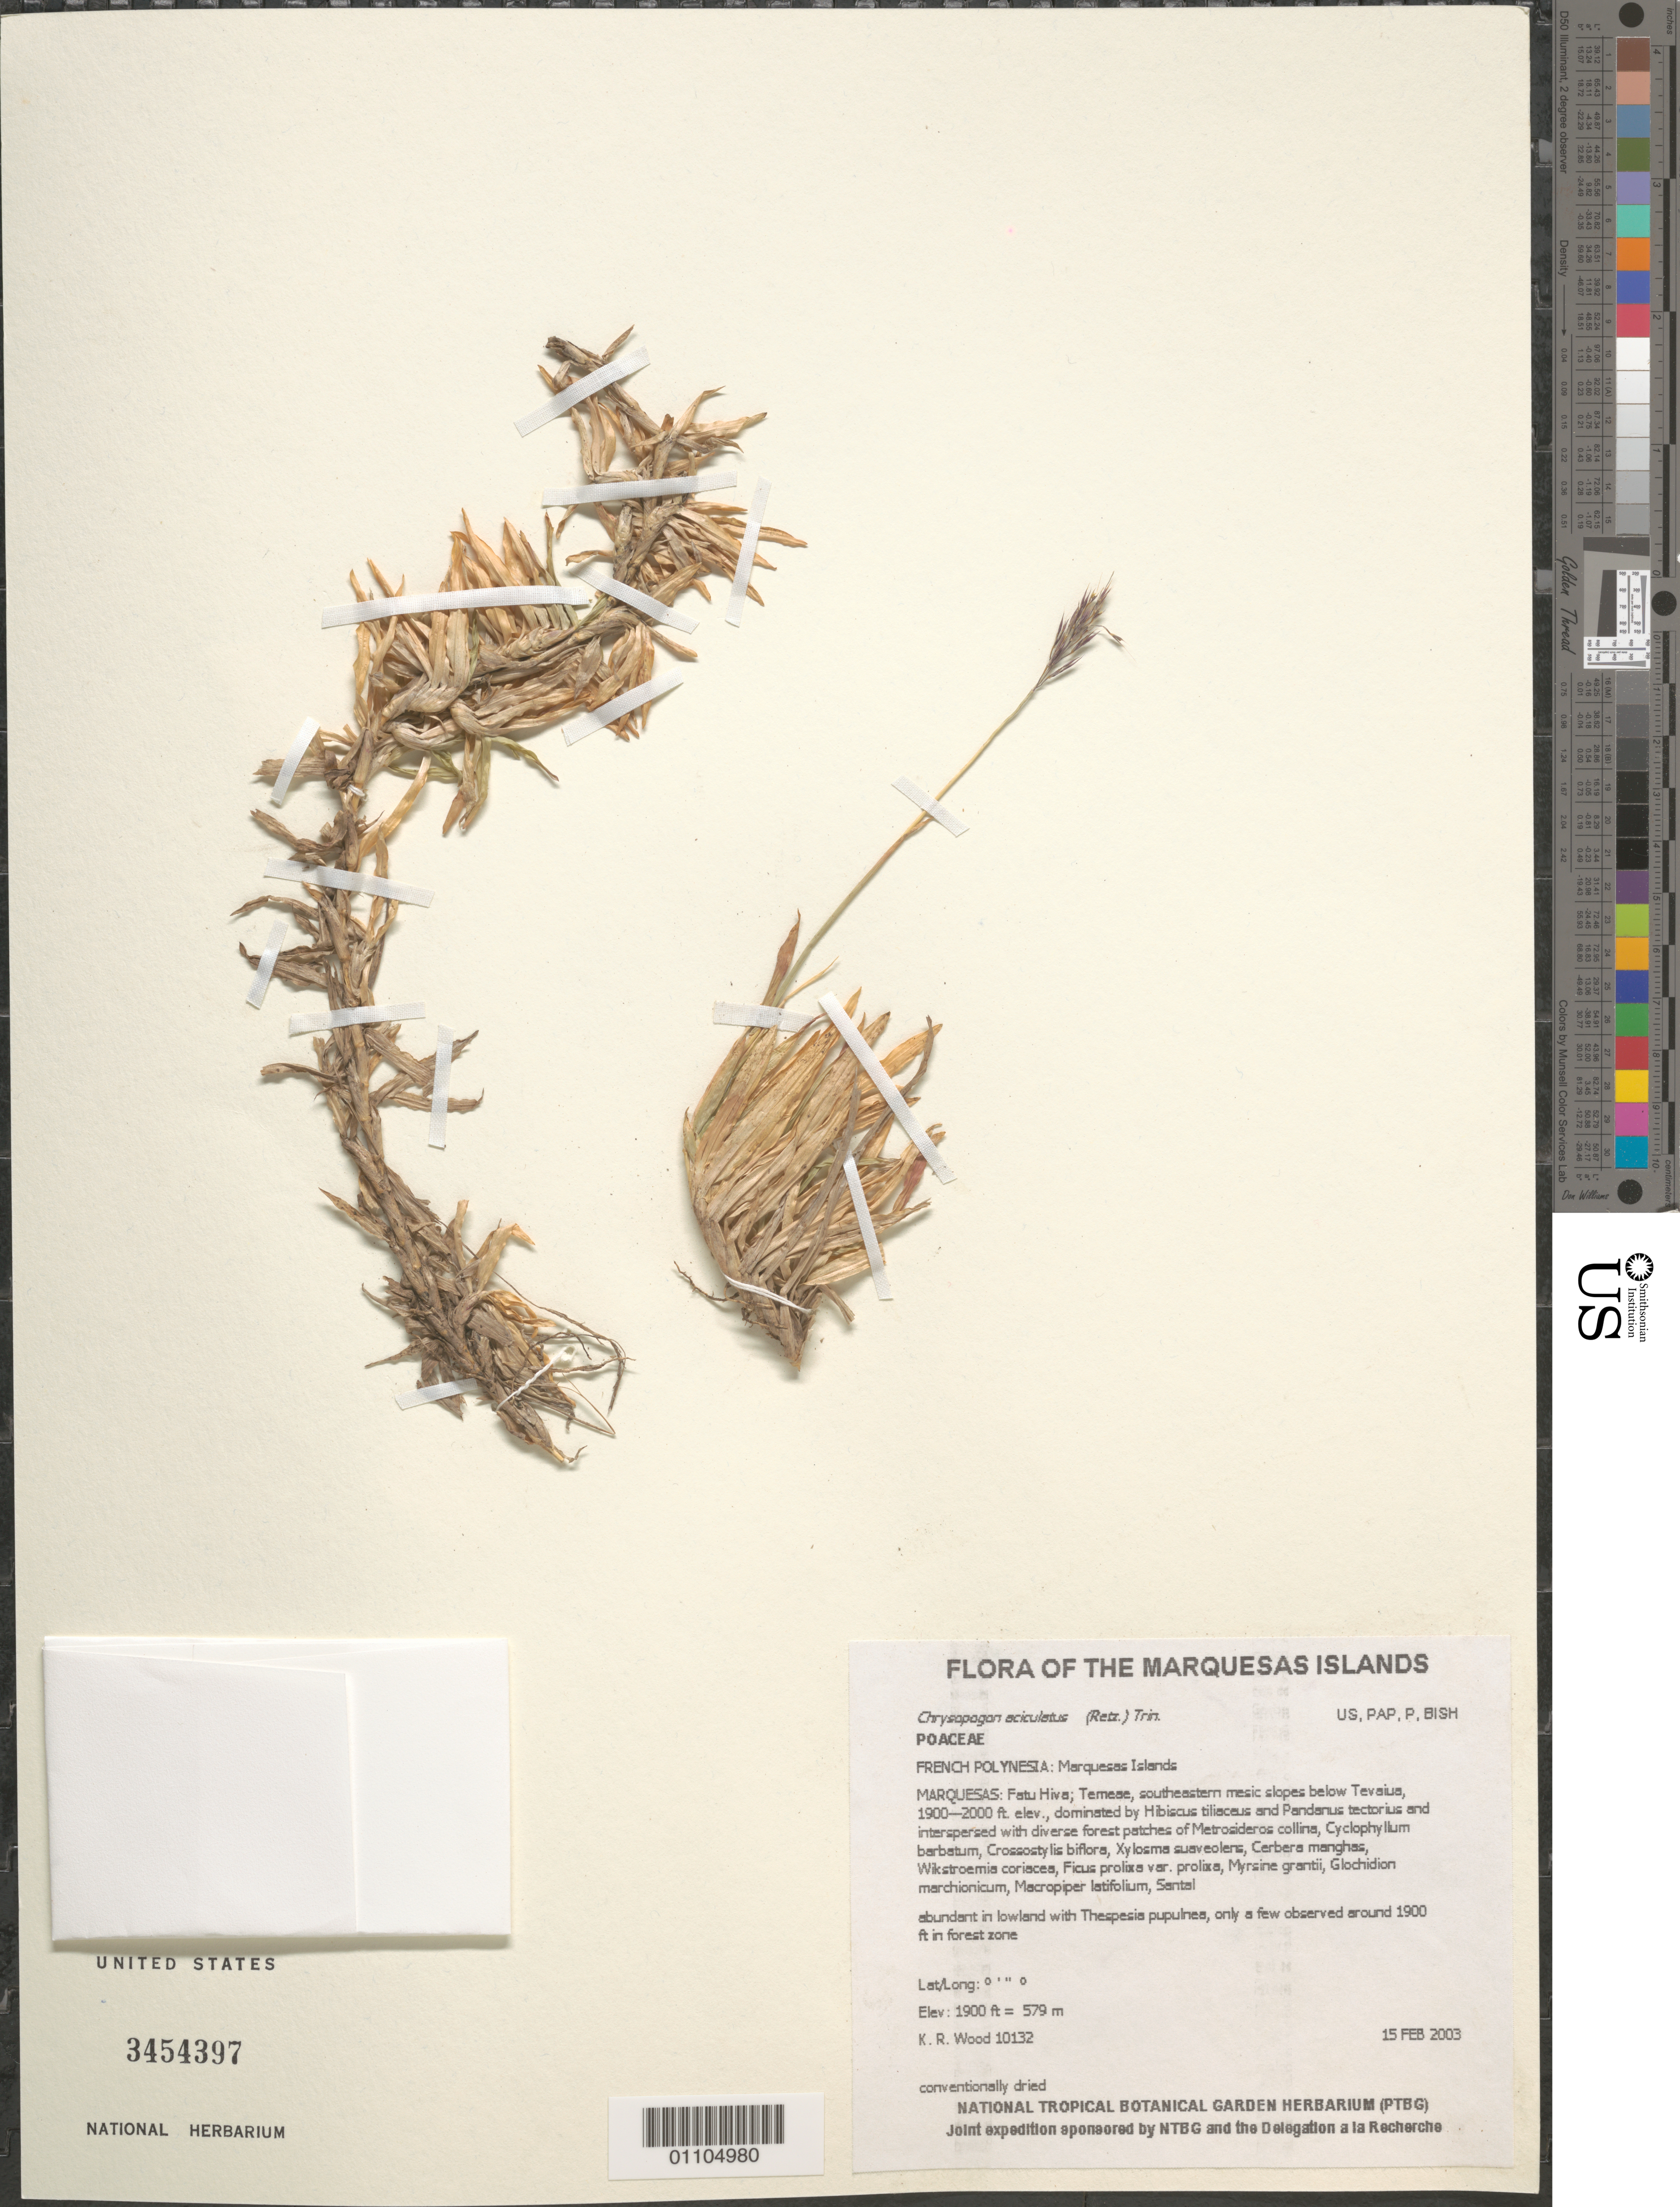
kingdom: Plantae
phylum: Tracheophyta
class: Liliopsida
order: Poales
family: Poaceae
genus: Chrysopogon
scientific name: Chrysopogon aciculatus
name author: (Retz.) Trin.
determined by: Lorence, David H., (PTBG), National Tropical Botanical Garden (UNITED STATES)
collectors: K. R. Wood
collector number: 10132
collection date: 2003-02-15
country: French Polynesia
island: Fatu Hiva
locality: Temeae, southeastern mesic slopes below Tevaiua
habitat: Mesic; Abundant in lowland with Thespesia pupulnea, only a few observed around 1900 ft in forest zone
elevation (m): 579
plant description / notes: Feral goats and cattle, catastrophic extinction through environmental events, predation by rats that eat seeds, competition with non-native plant taxa such as Psidium guaja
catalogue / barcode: US 3454397